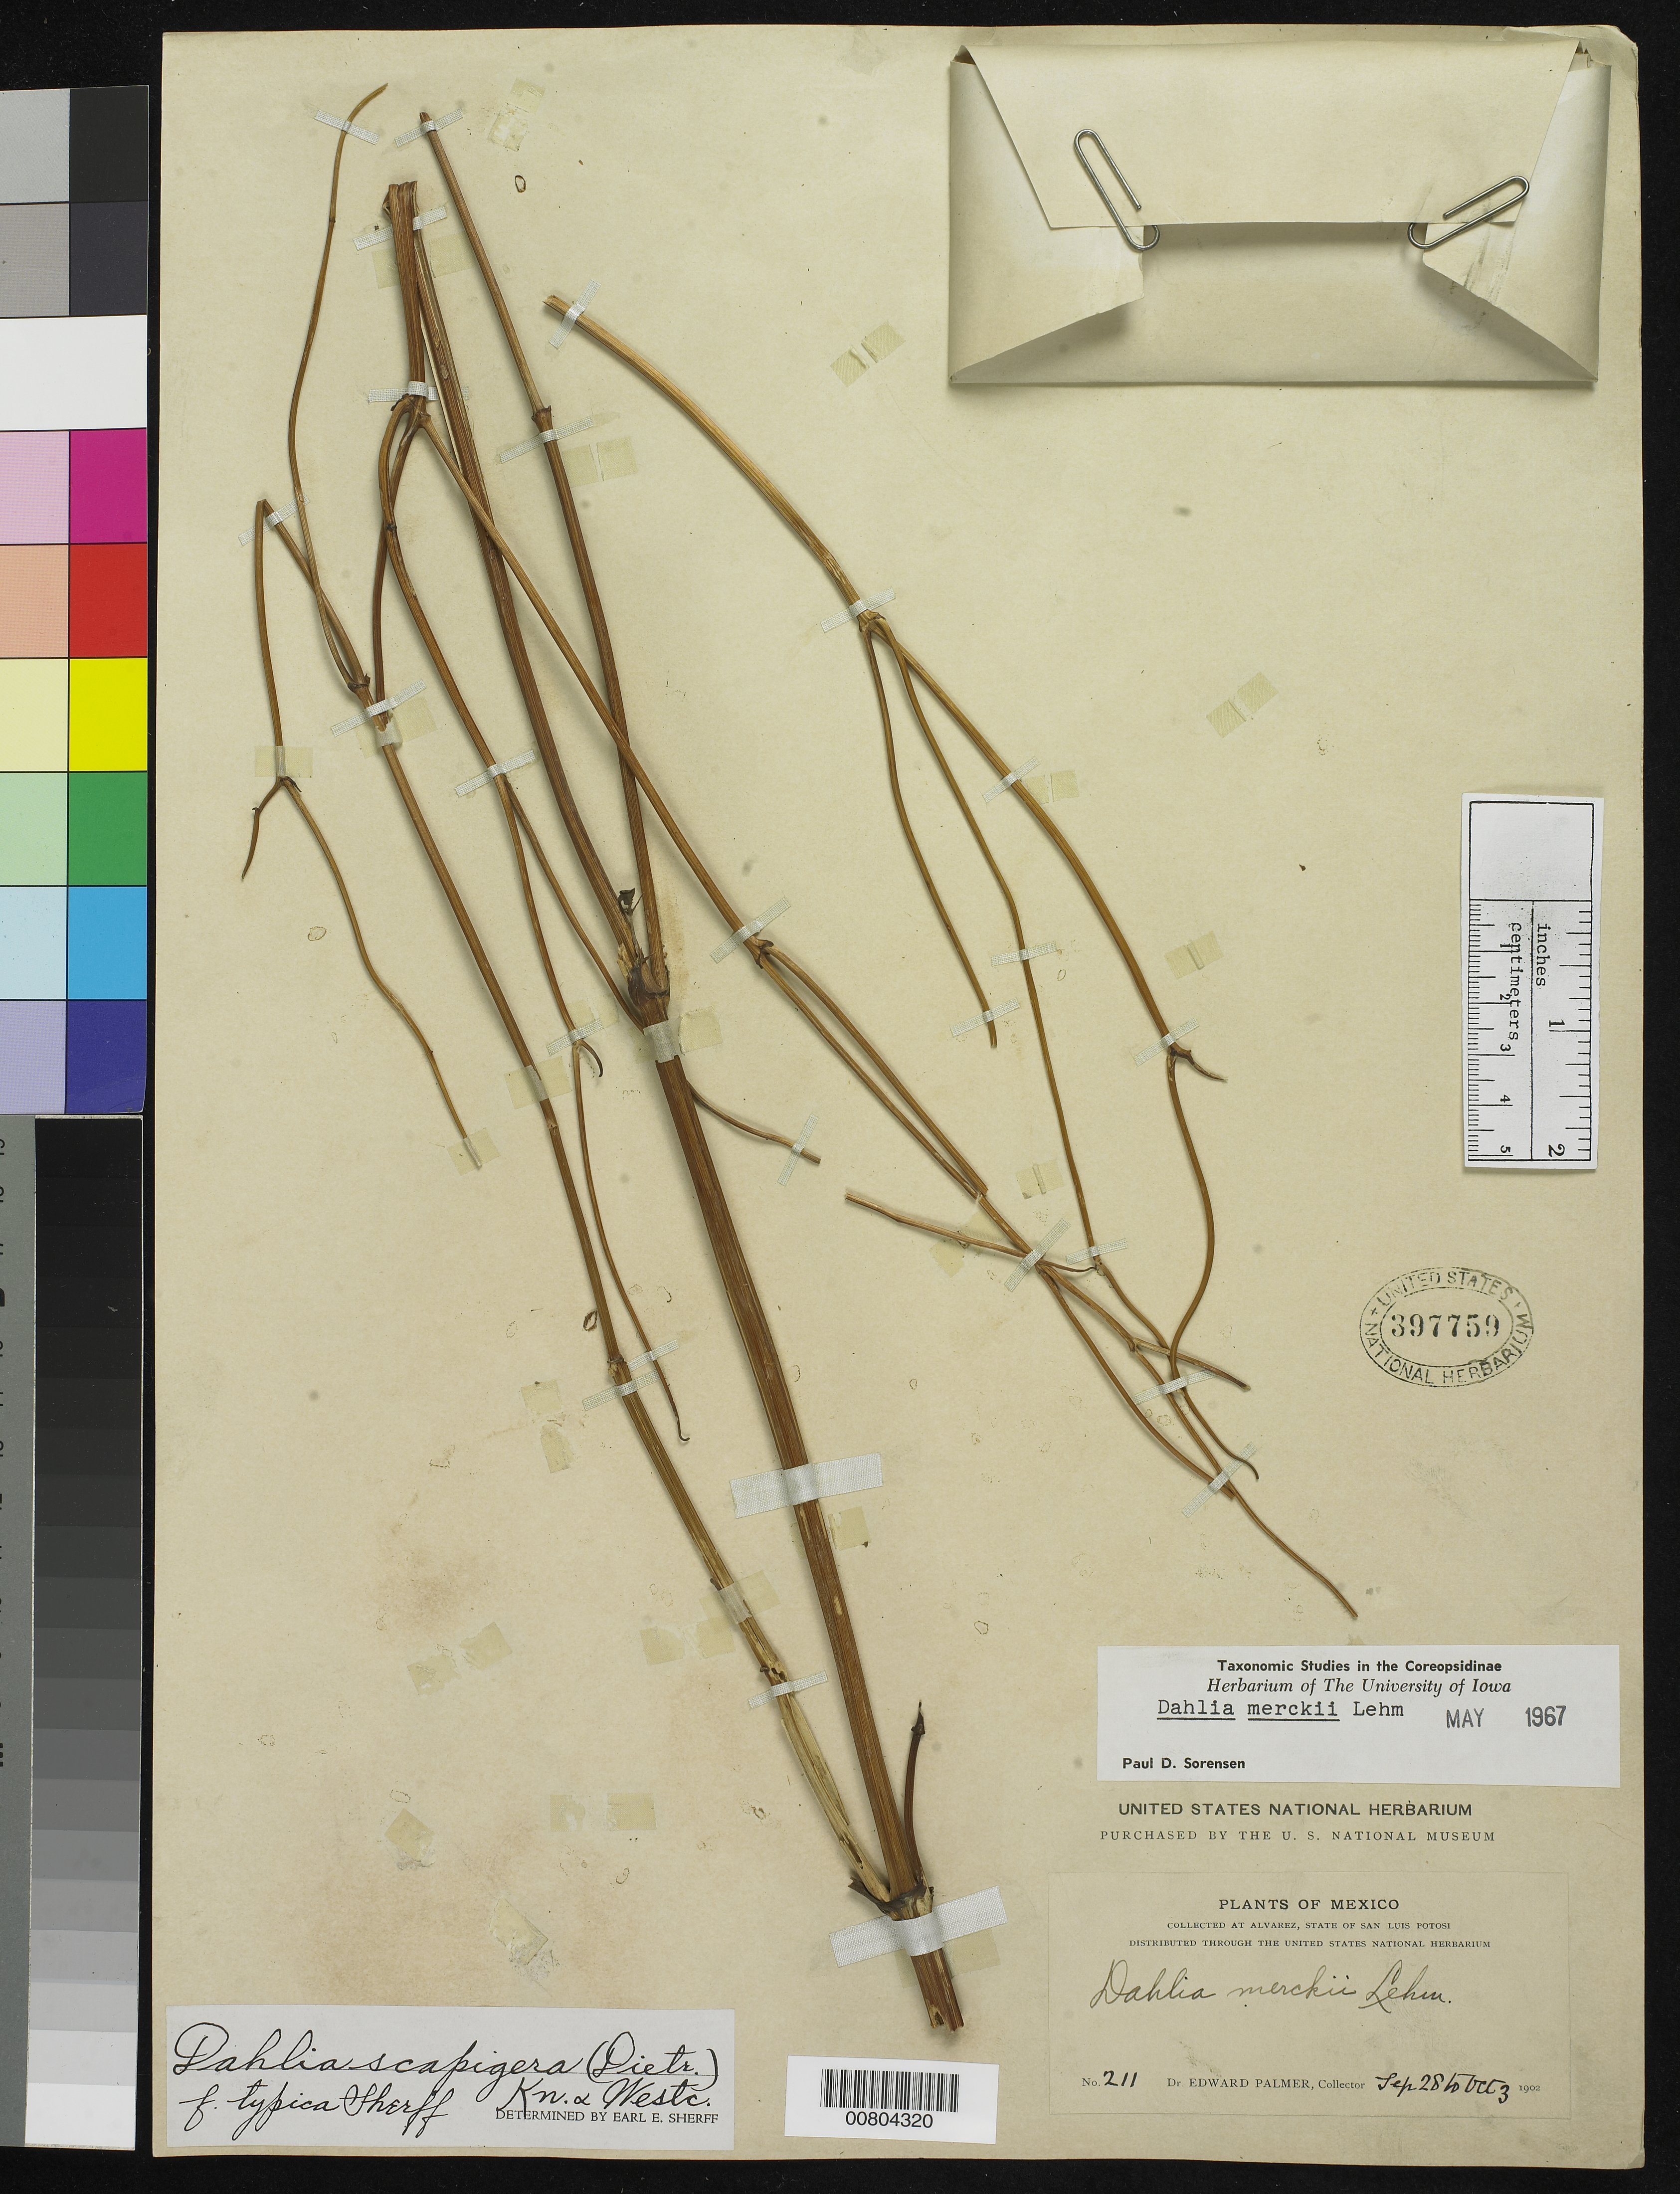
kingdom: Plantae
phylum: Tracheophyta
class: Magnoliopsida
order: Asterales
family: Asteraceae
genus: Dahlia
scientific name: Dahlia merckii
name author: Lehm.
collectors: E. Palmer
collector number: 211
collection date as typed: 28 Sep 1902 to 03 Oct 1902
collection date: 1902-09-28/1902-10-03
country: Mexico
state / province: San Luis Potosí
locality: Alvarez, San Luis Potosí.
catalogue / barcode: US 397759